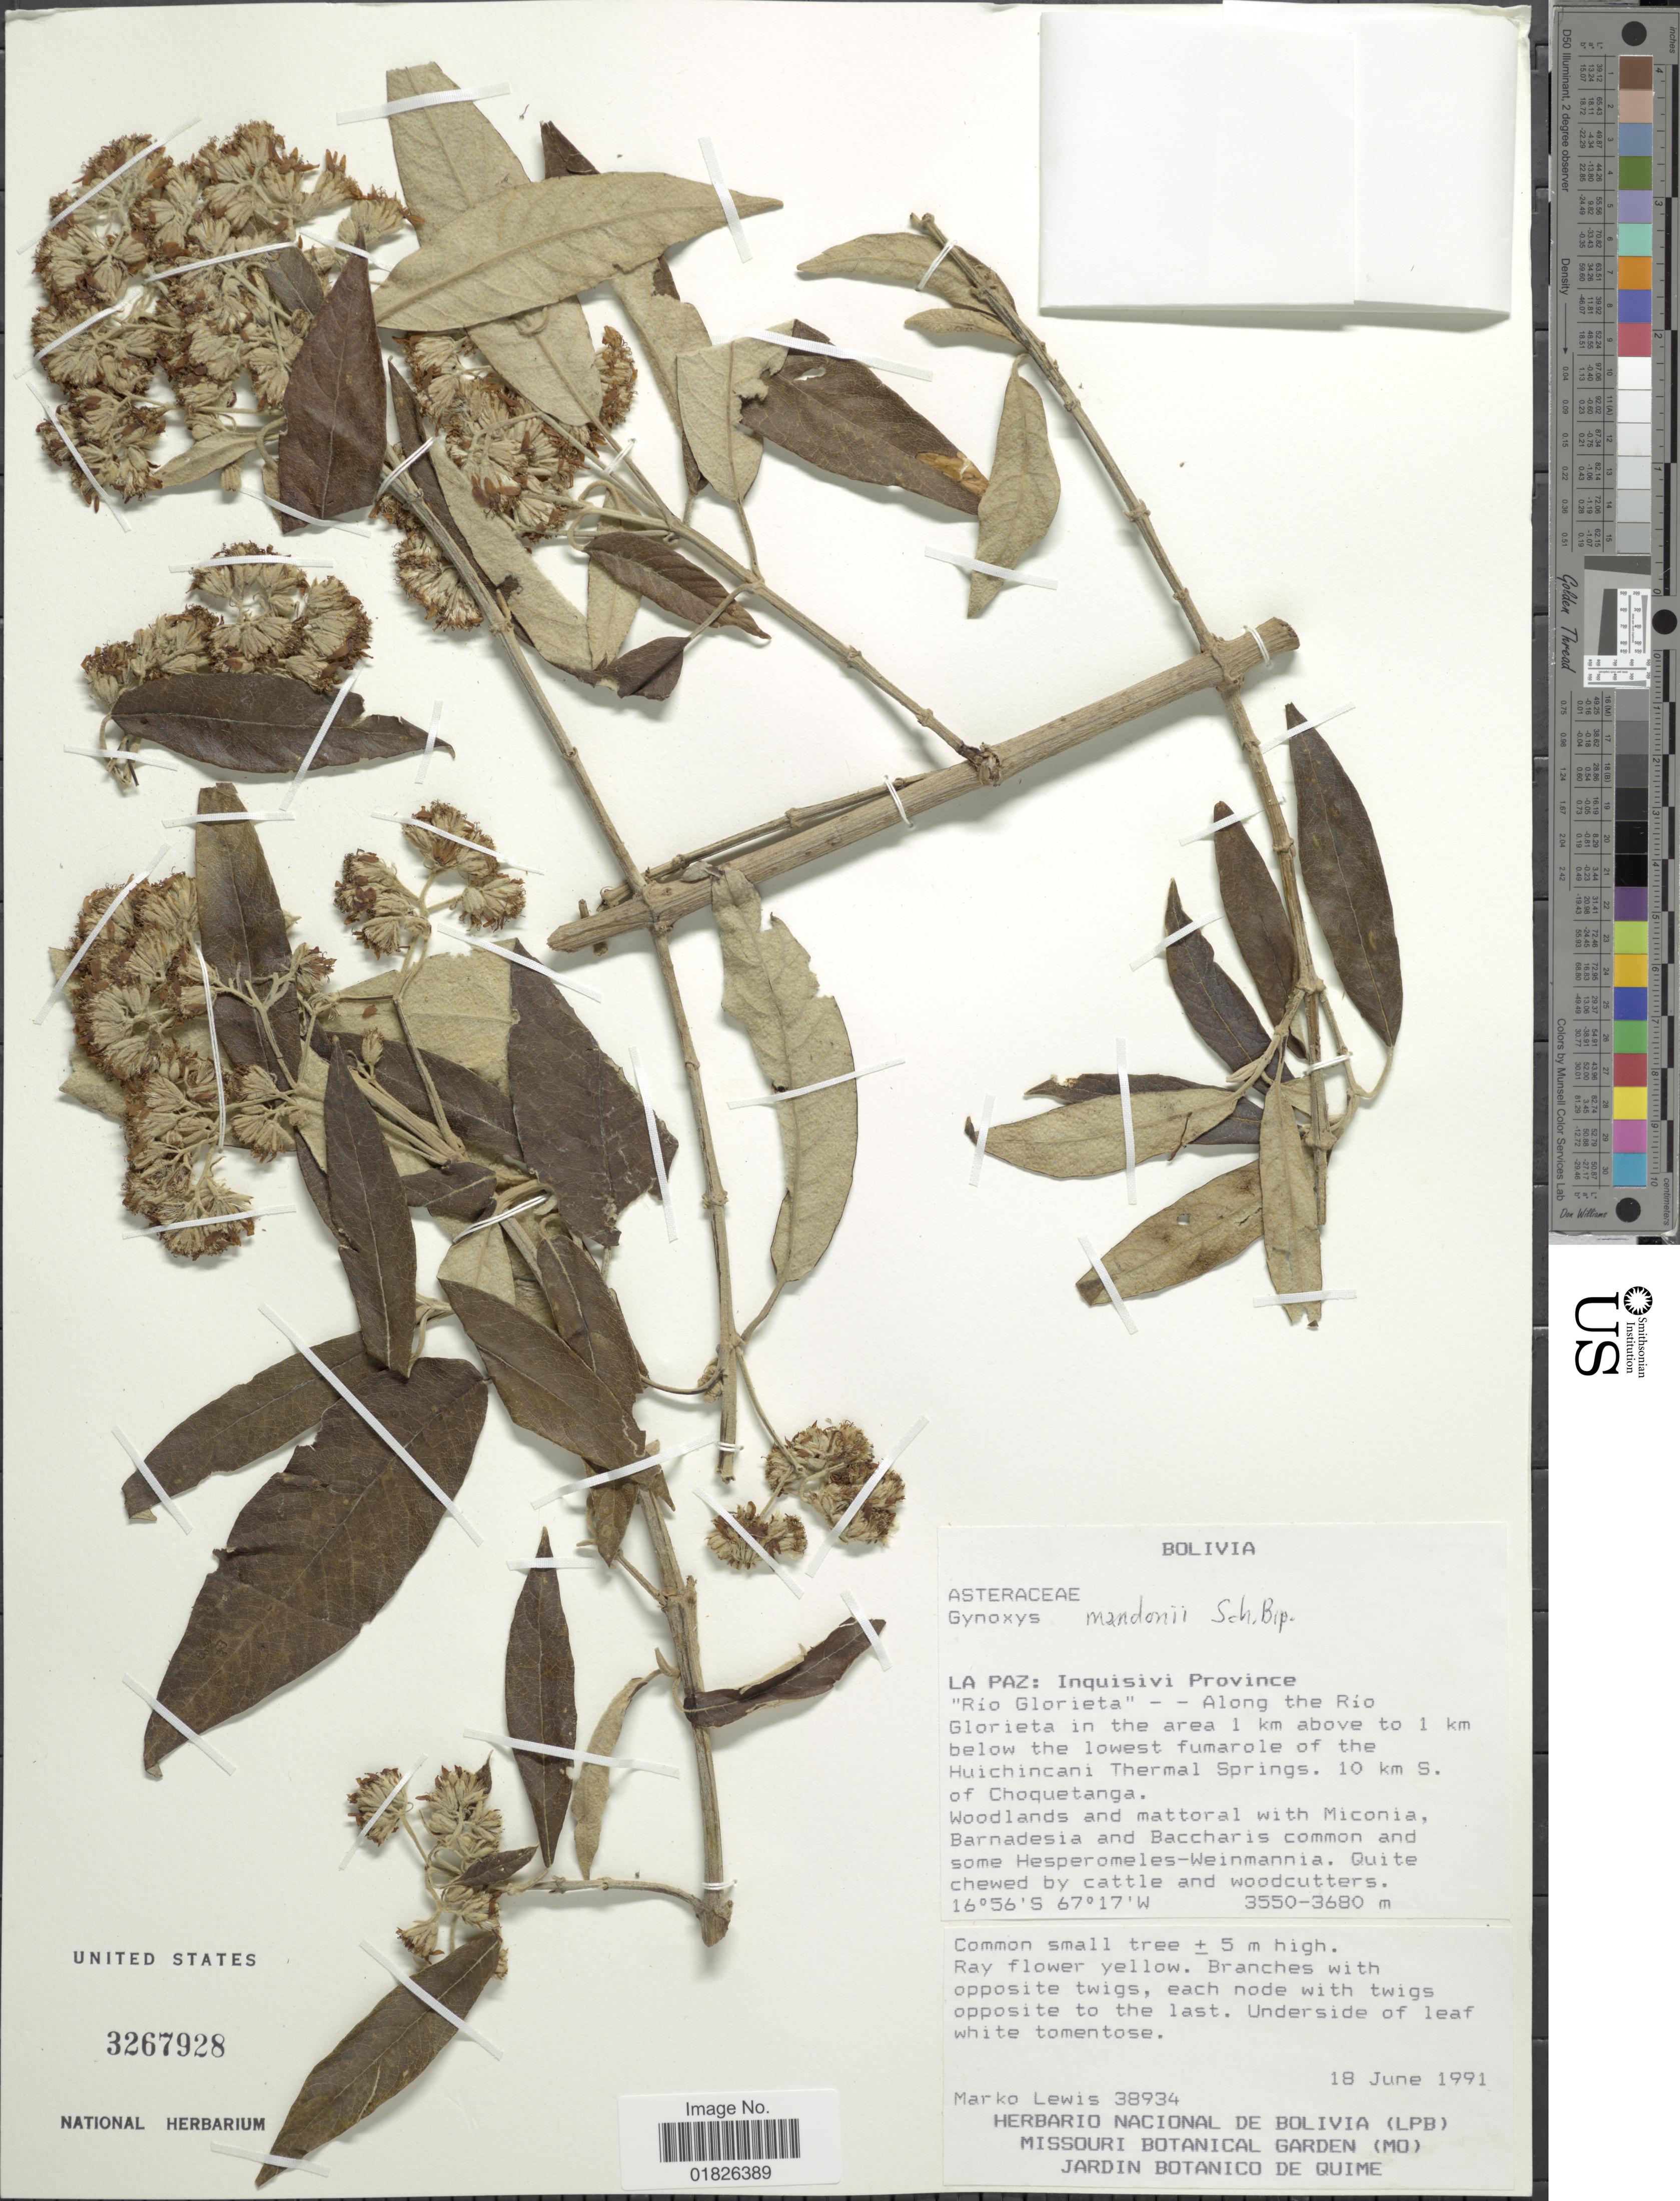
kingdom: Plantae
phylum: Tracheophyta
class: Magnoliopsida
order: Asterales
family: Asteraceae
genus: Gynoxys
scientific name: Gynoxys mandonii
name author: Sch. Bip. ex Rusby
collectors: M. A. Lewis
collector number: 38934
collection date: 1991-06-18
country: Bolivia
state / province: La Paz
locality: Inquisivi Province, "Rio Glorieta"-along the Rio Glorieta in the area 1 km above to 1 km below the lowest fumarole of the Huichincani Thermal Springs, 10 km S. of Choquetanga.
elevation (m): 3550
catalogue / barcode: US 3267928